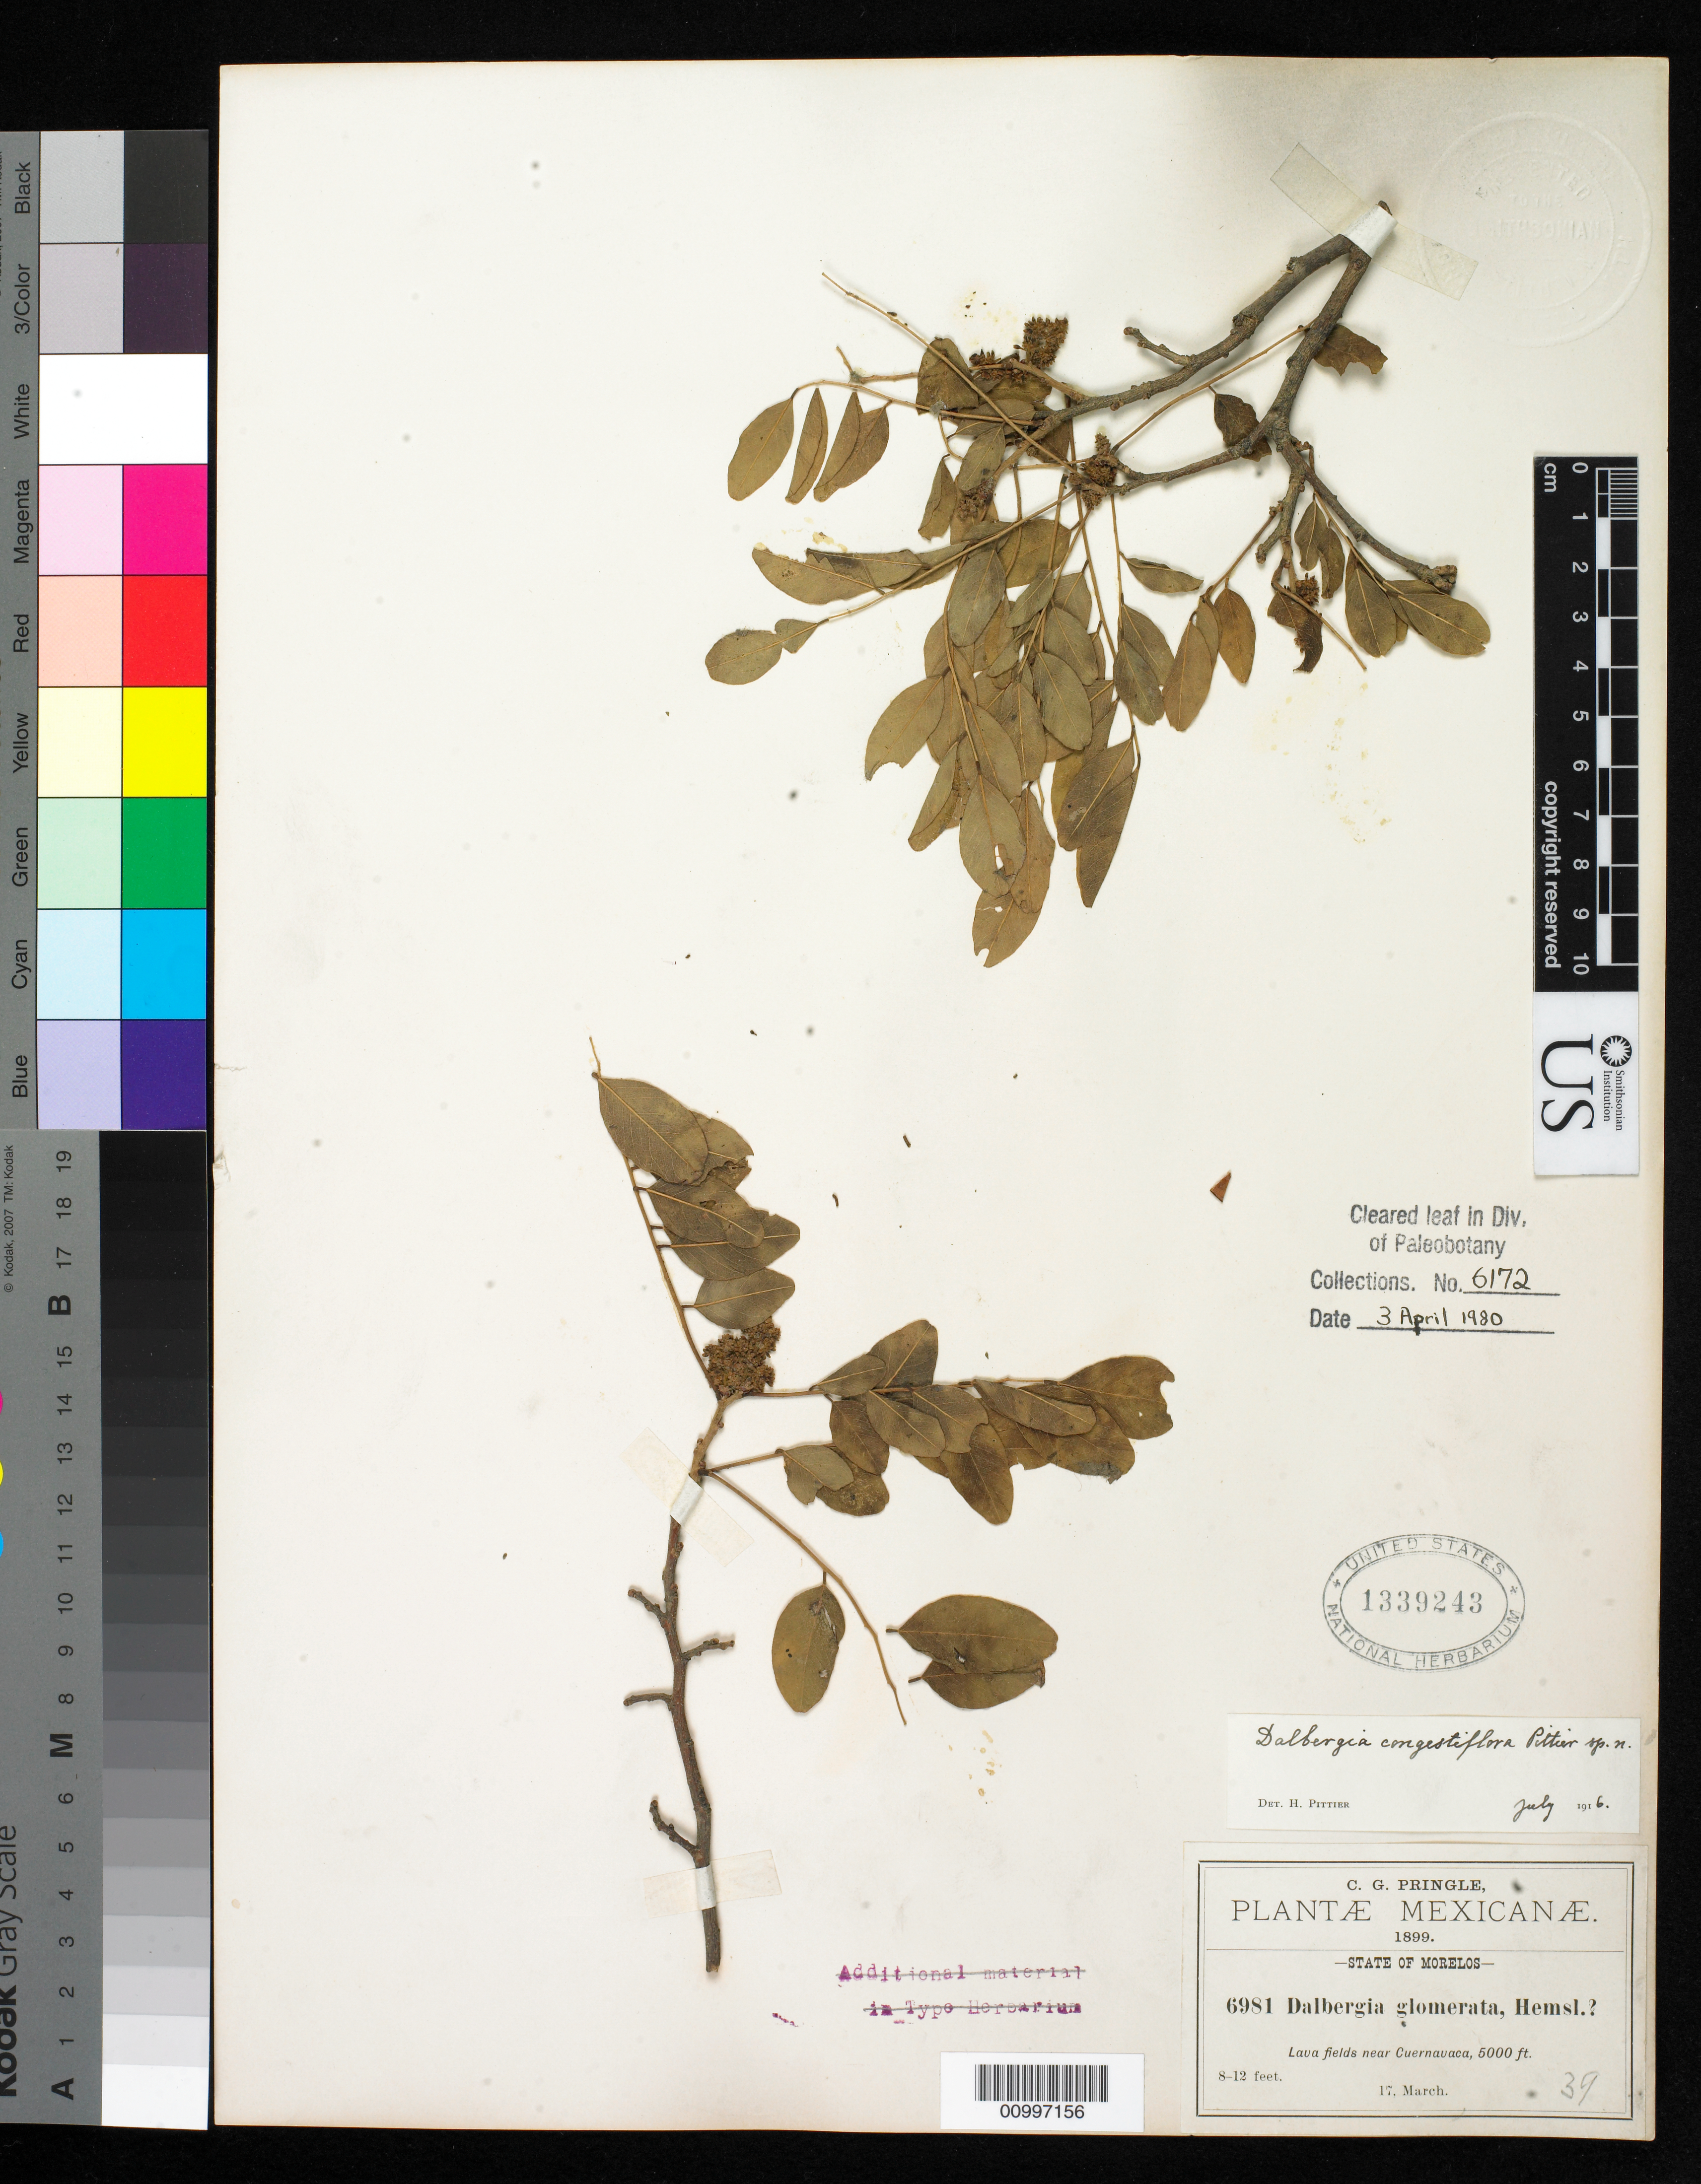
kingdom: Plantae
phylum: Tracheophyta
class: Magnoliopsida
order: Fabales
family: Fabaceae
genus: Dalbergia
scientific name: Dalbergia congestiflora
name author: Pittier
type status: Isotype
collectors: C. G. Pringle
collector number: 6981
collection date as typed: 17 Mar 1899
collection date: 1899-03-17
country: Mexico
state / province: Morelos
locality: Lava fields near Cuernavaca.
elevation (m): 1524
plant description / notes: From the herbarium of J. Donnell Smith.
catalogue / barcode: US 1339243